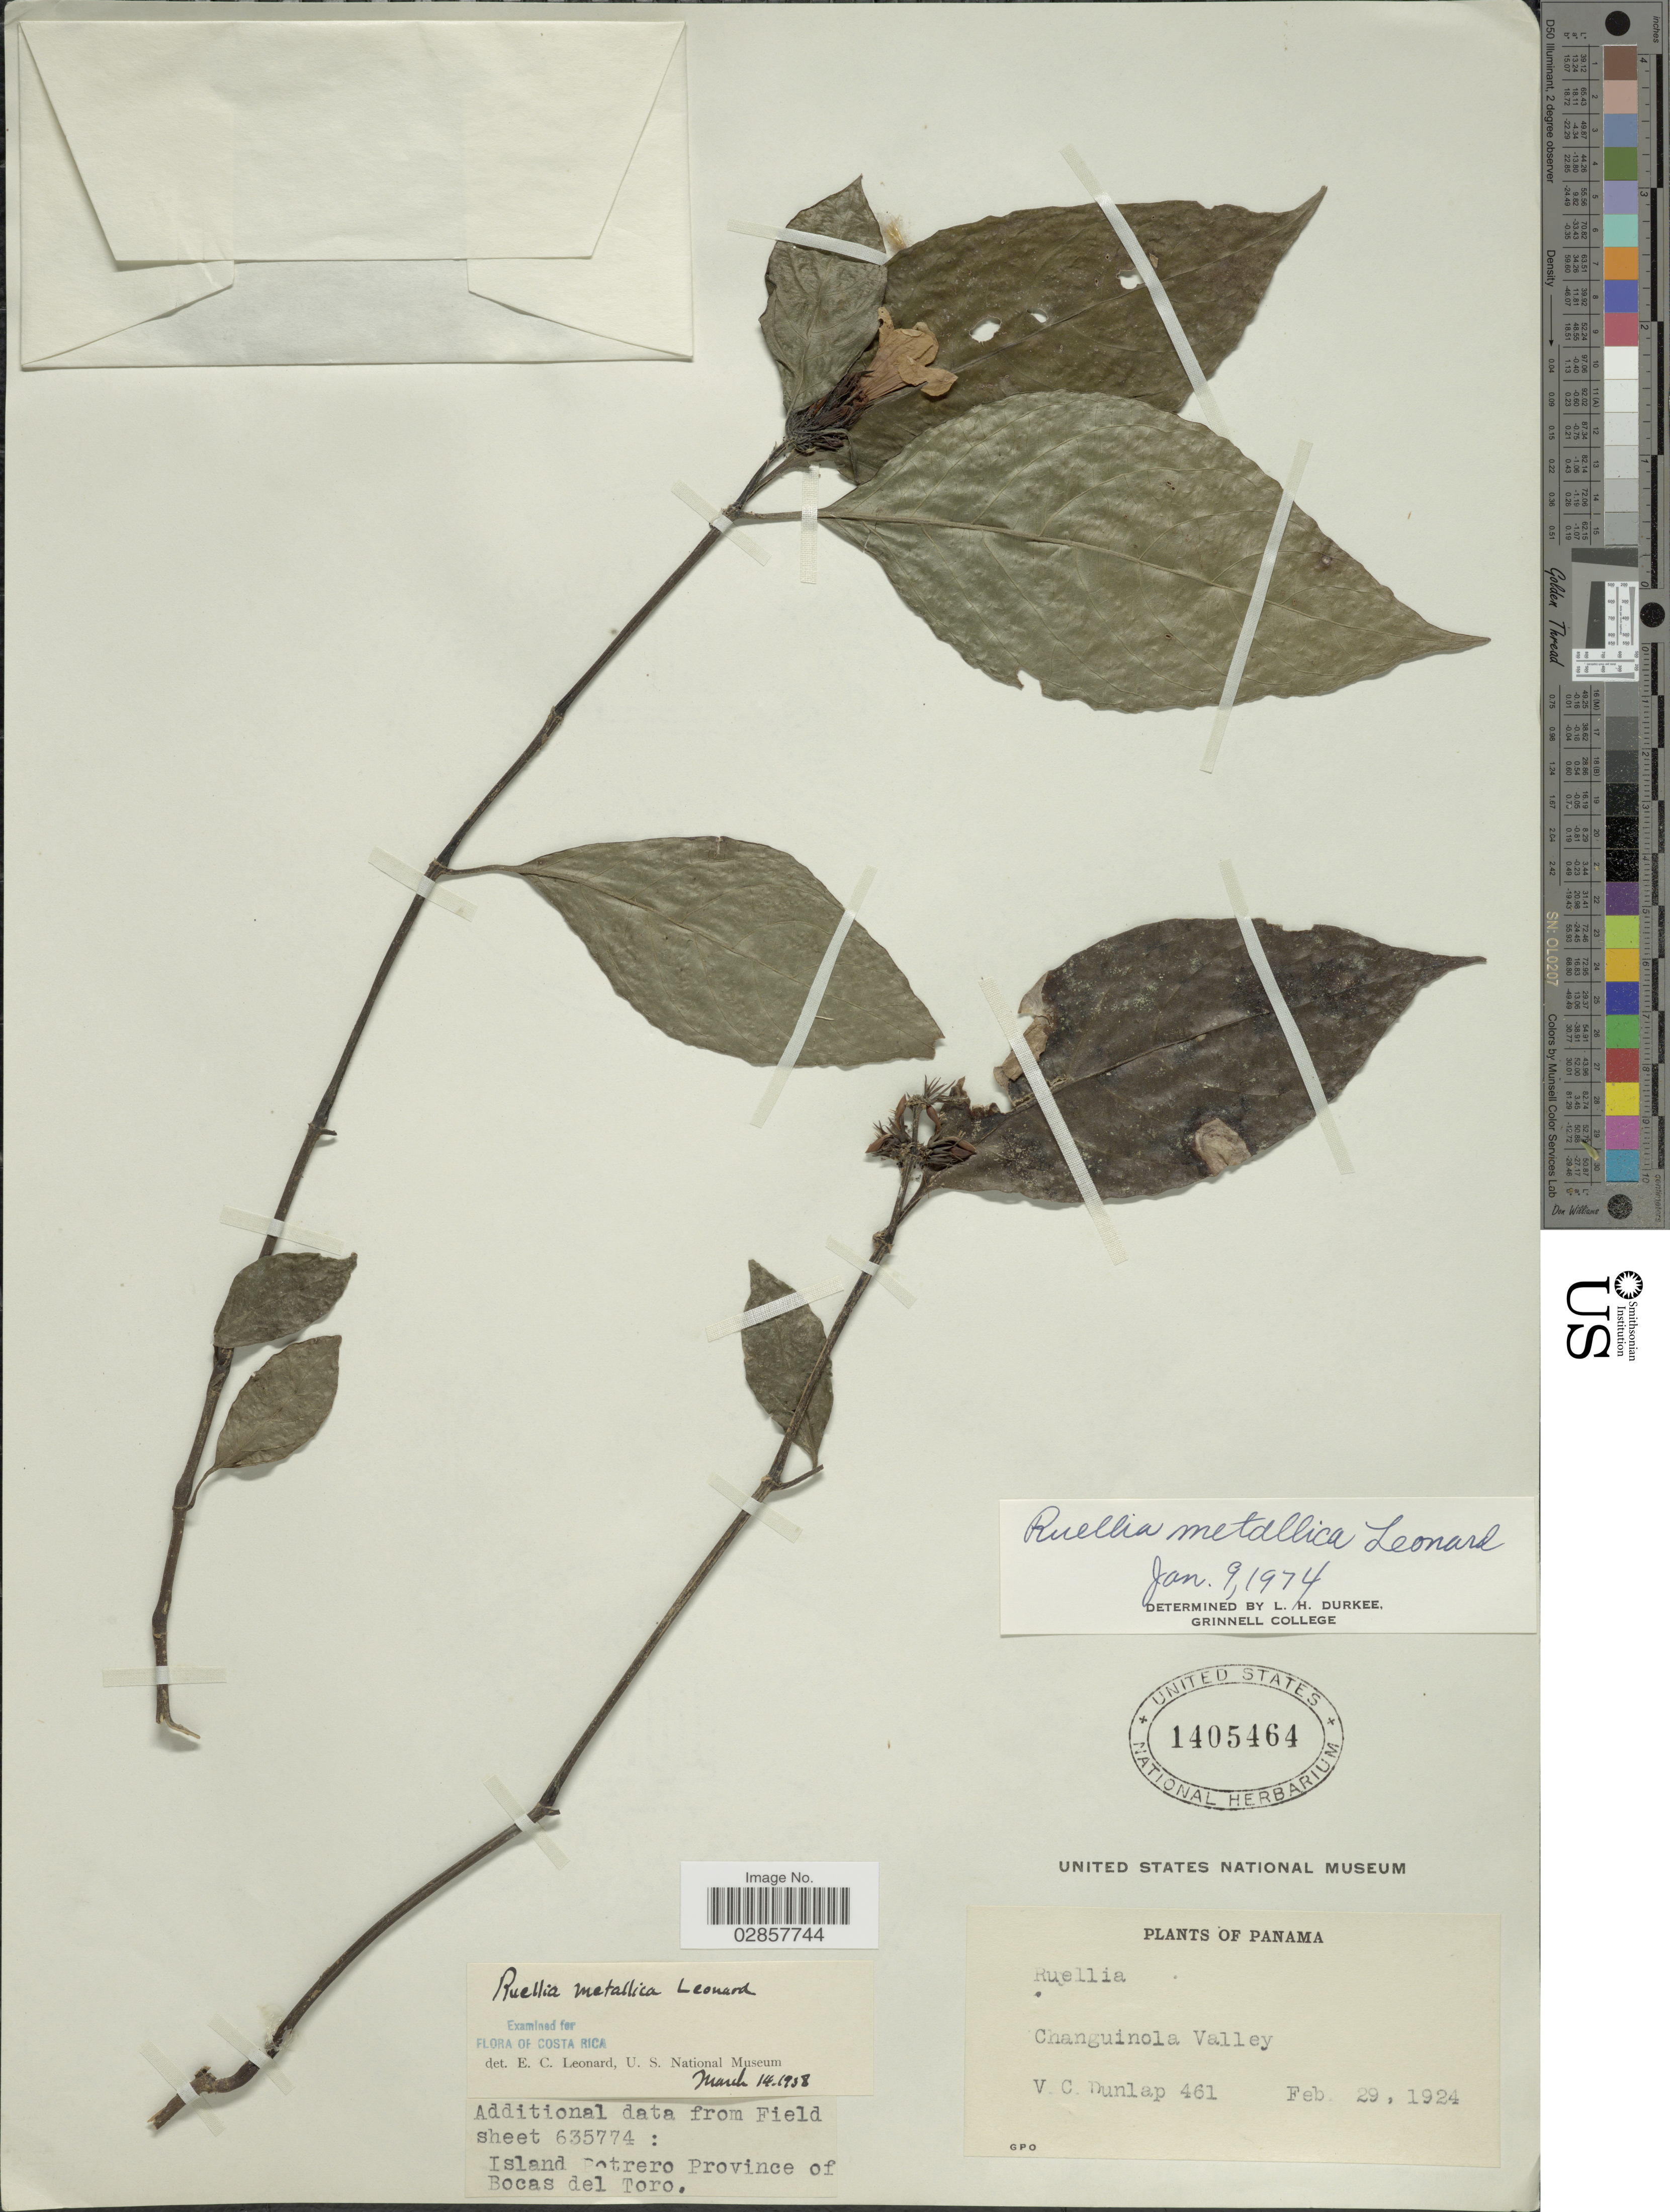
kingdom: Plantae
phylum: Tracheophyta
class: Magnoliopsida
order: Lamiales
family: Acanthaceae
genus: Ruellia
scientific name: Ruellia metallica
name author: Leonard in Standl.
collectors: V. C. Dunlap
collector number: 461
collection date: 1924-02-29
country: Panama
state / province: Bocas del Toro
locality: Changuinola Valley. Island Potrero Province of Bocas del Toro.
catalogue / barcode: US 1405464